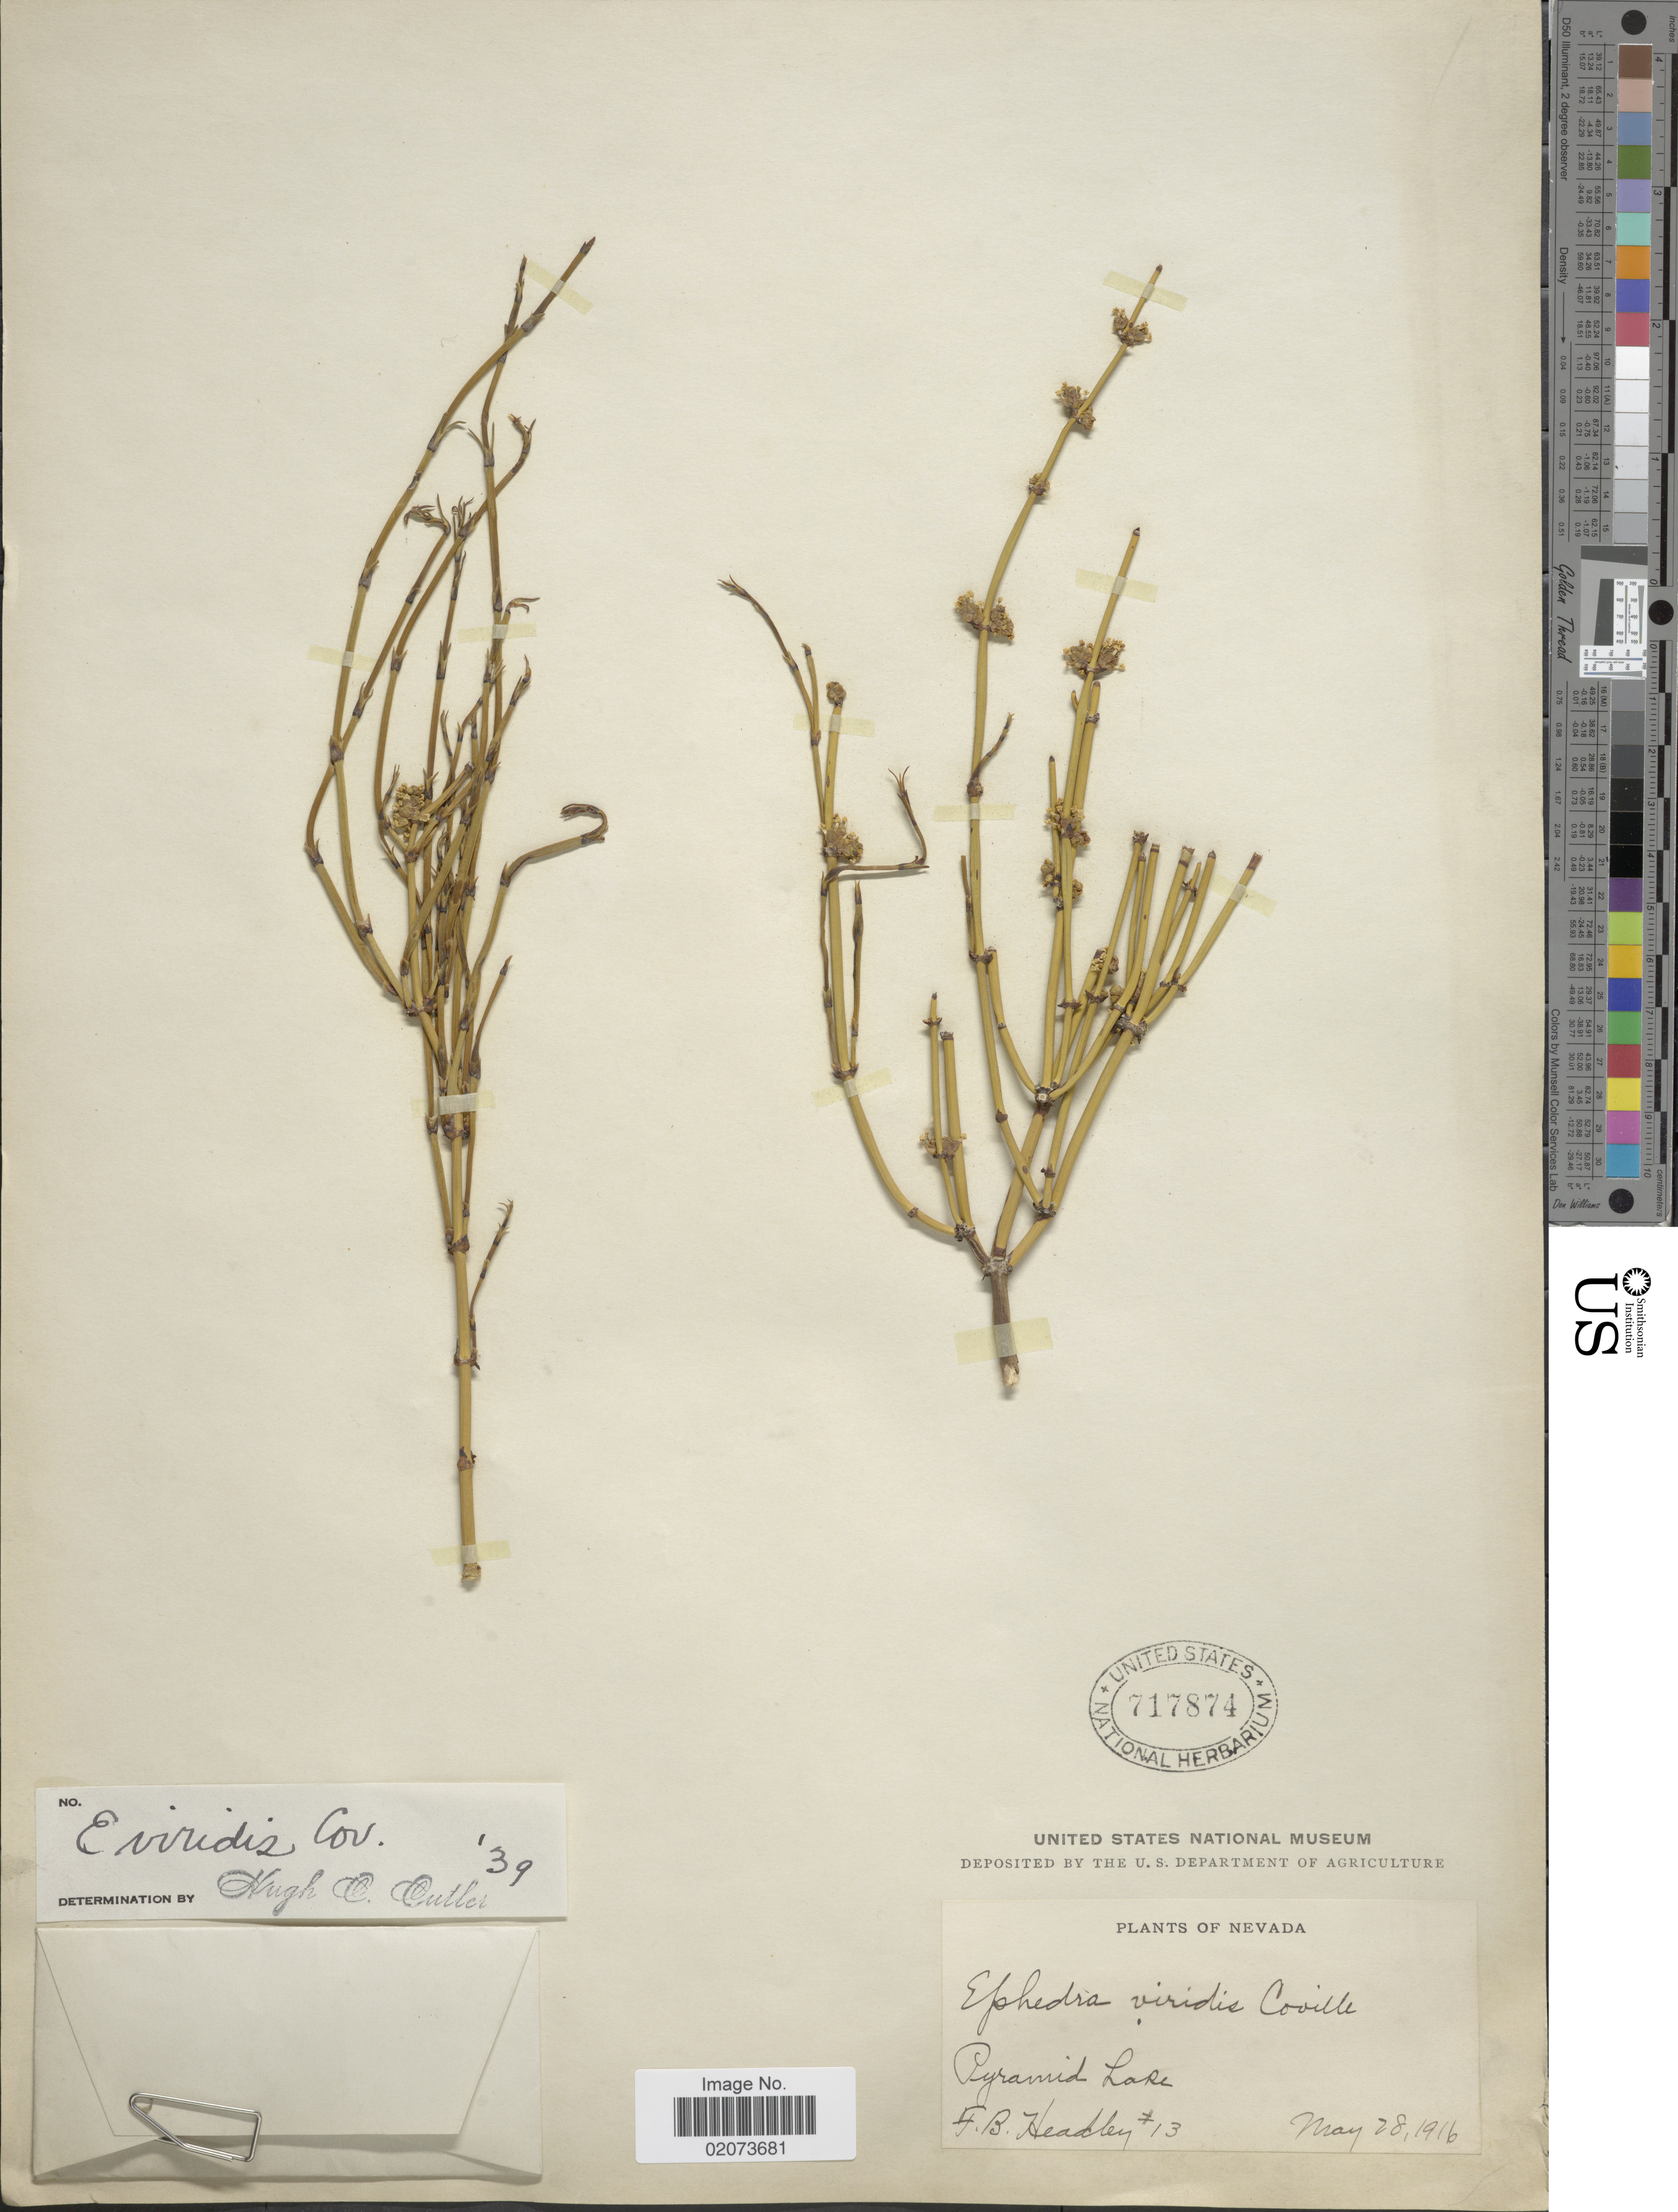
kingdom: Plantae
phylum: Tracheophyta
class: Gnetopsida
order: Ephedrales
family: Ephedraceae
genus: Ephedra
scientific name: Ephedra viridis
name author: Coville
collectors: F. B. Headley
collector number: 3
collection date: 1916-05-28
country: United States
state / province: Nevada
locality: Pyramid Lake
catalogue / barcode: US 717874